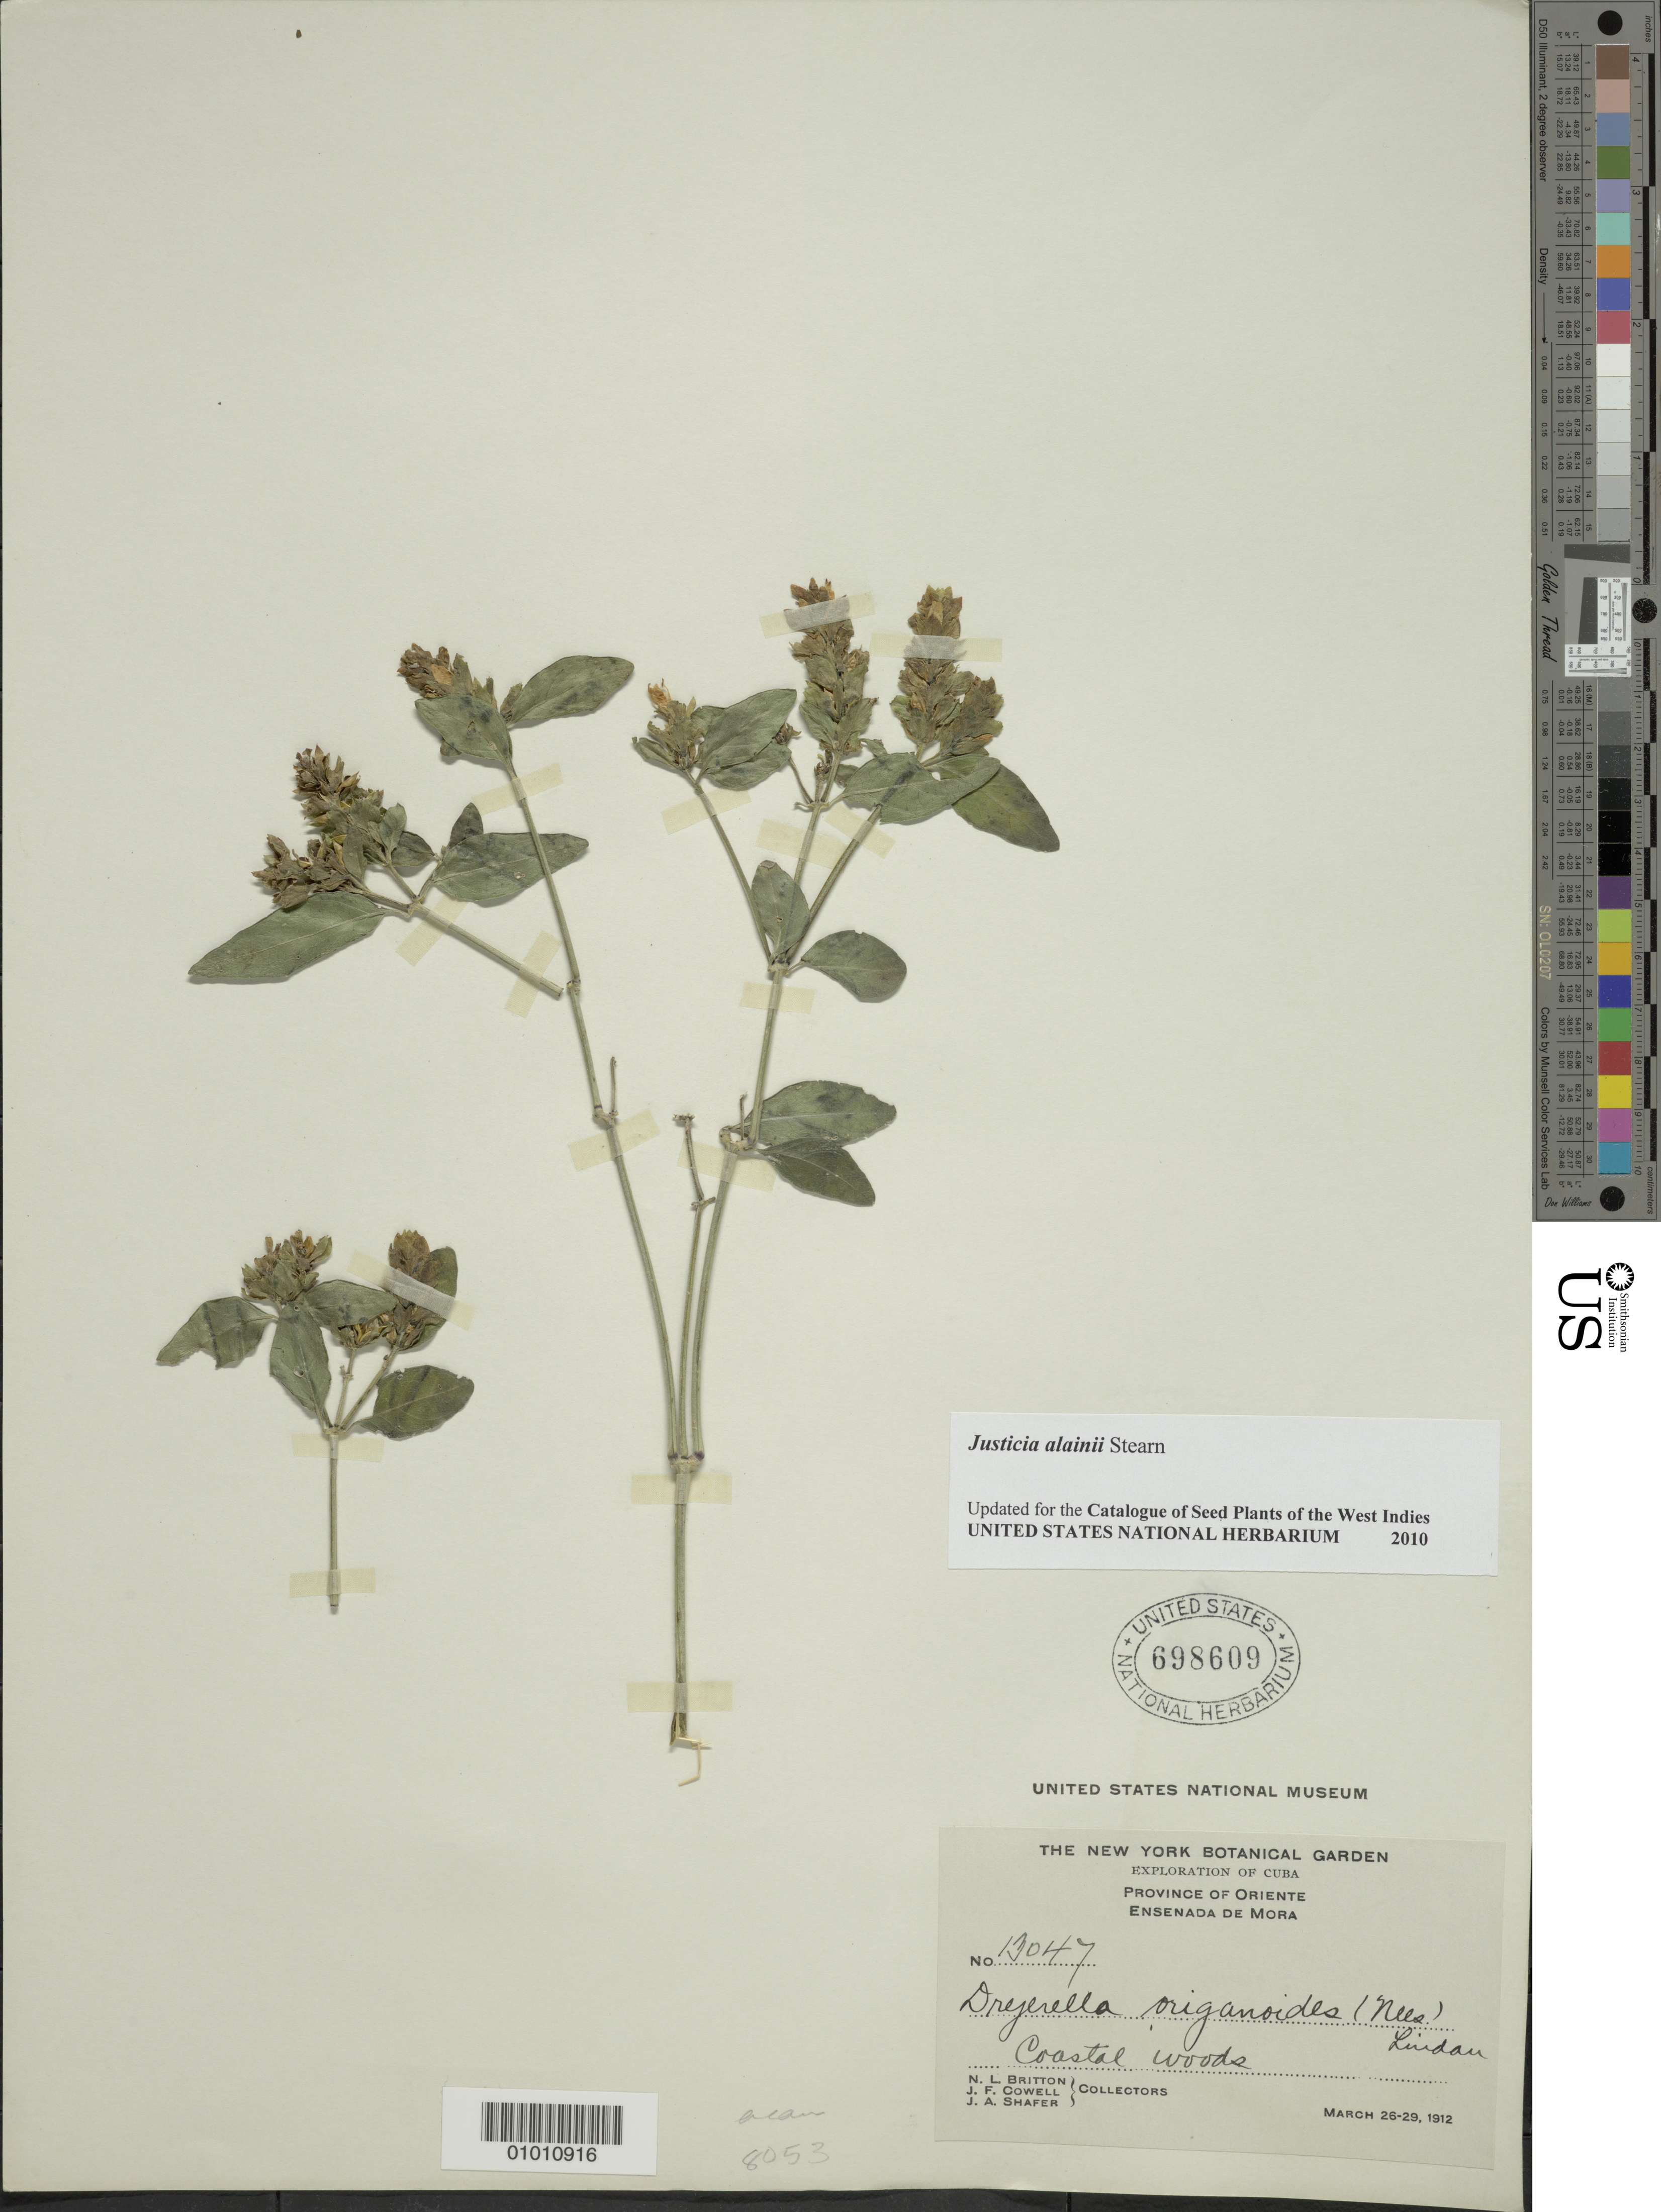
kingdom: Plantae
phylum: Tracheophyta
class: Magnoliopsida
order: Lamiales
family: Acanthaceae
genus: Justicia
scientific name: Justicia alainii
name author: Stearn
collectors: N. Britton, J. F. Cowell & J. A. Shafer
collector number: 13047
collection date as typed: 26 Mar 1912 to 29 Mar 1912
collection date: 1912-03-26/1912-03-29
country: Cuba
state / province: Oriente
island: Cuba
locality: Ensenada de Mora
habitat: Coastal woods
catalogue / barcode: US 698609